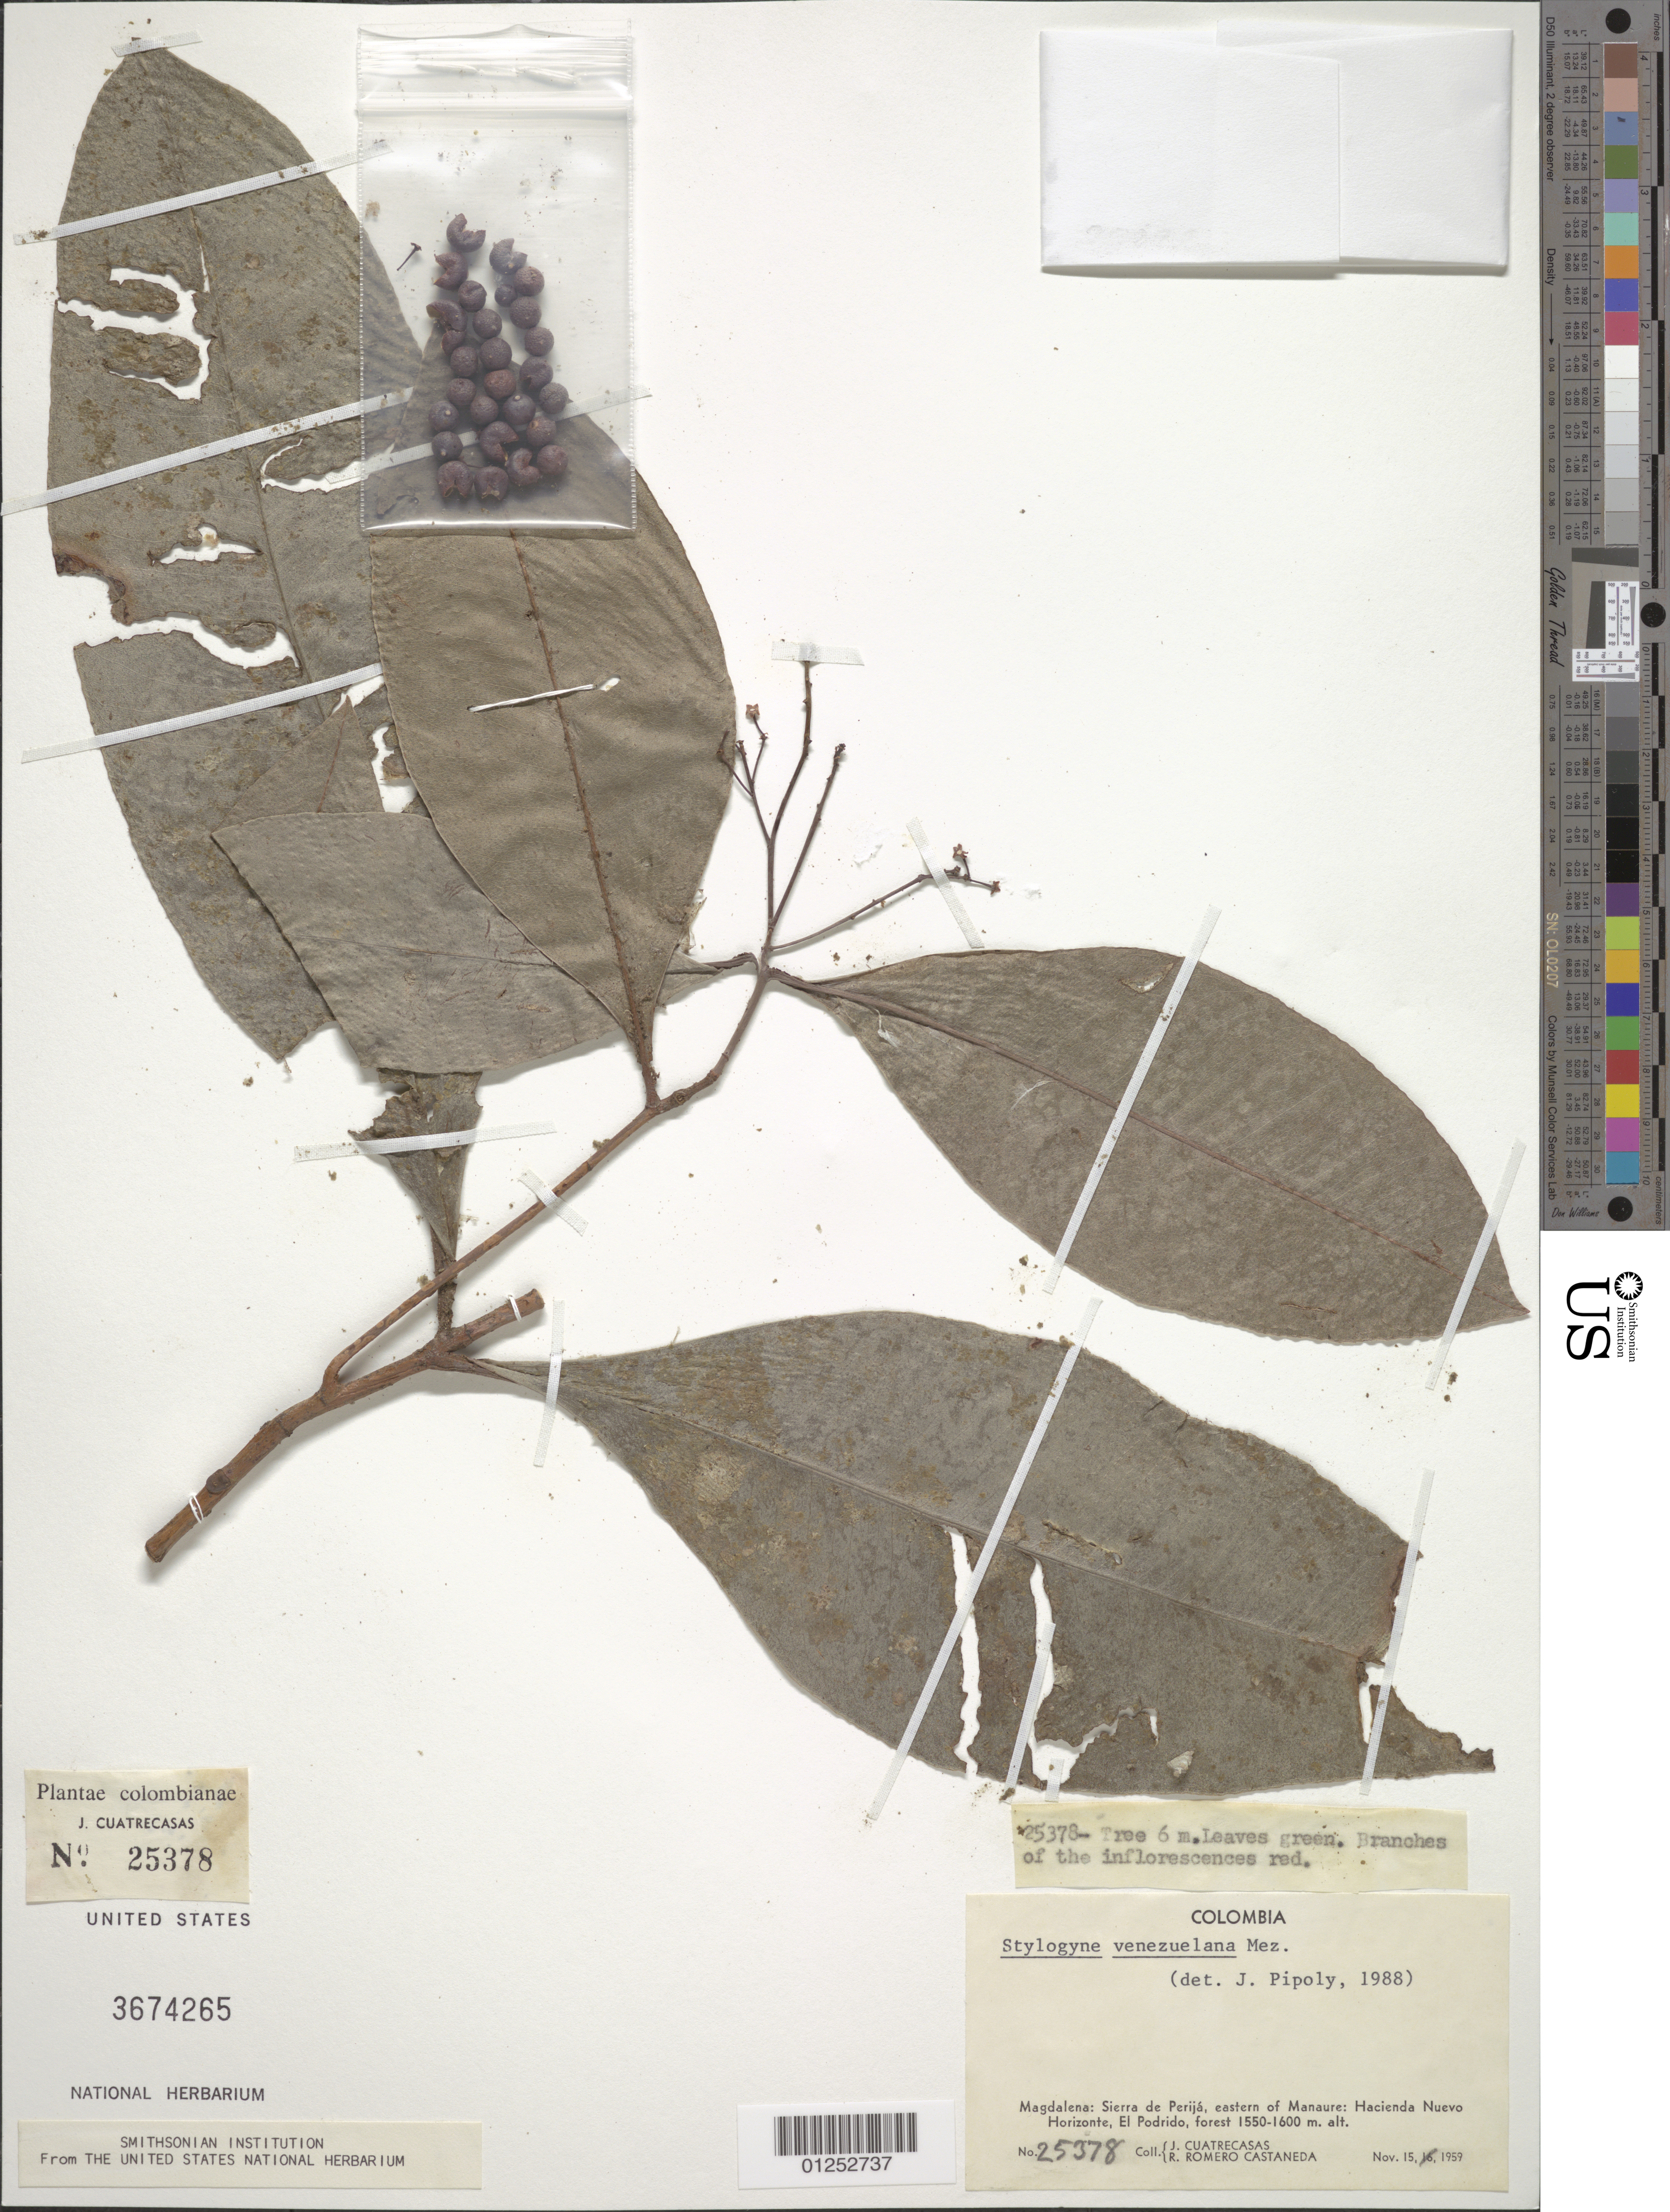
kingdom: Plantae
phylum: Tracheophyta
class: Magnoliopsida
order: Ericales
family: Primulaceae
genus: Stylogyne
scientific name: Stylogyne venezuelana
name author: Mez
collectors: J. Cuatrecasas & R. Romero Castañeda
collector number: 25378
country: Colombia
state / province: Magdalena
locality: Sierra de Perija, E of Manaure, Hacienda Nuevo Horizonte, El Podrido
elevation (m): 1550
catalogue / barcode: US 3674265